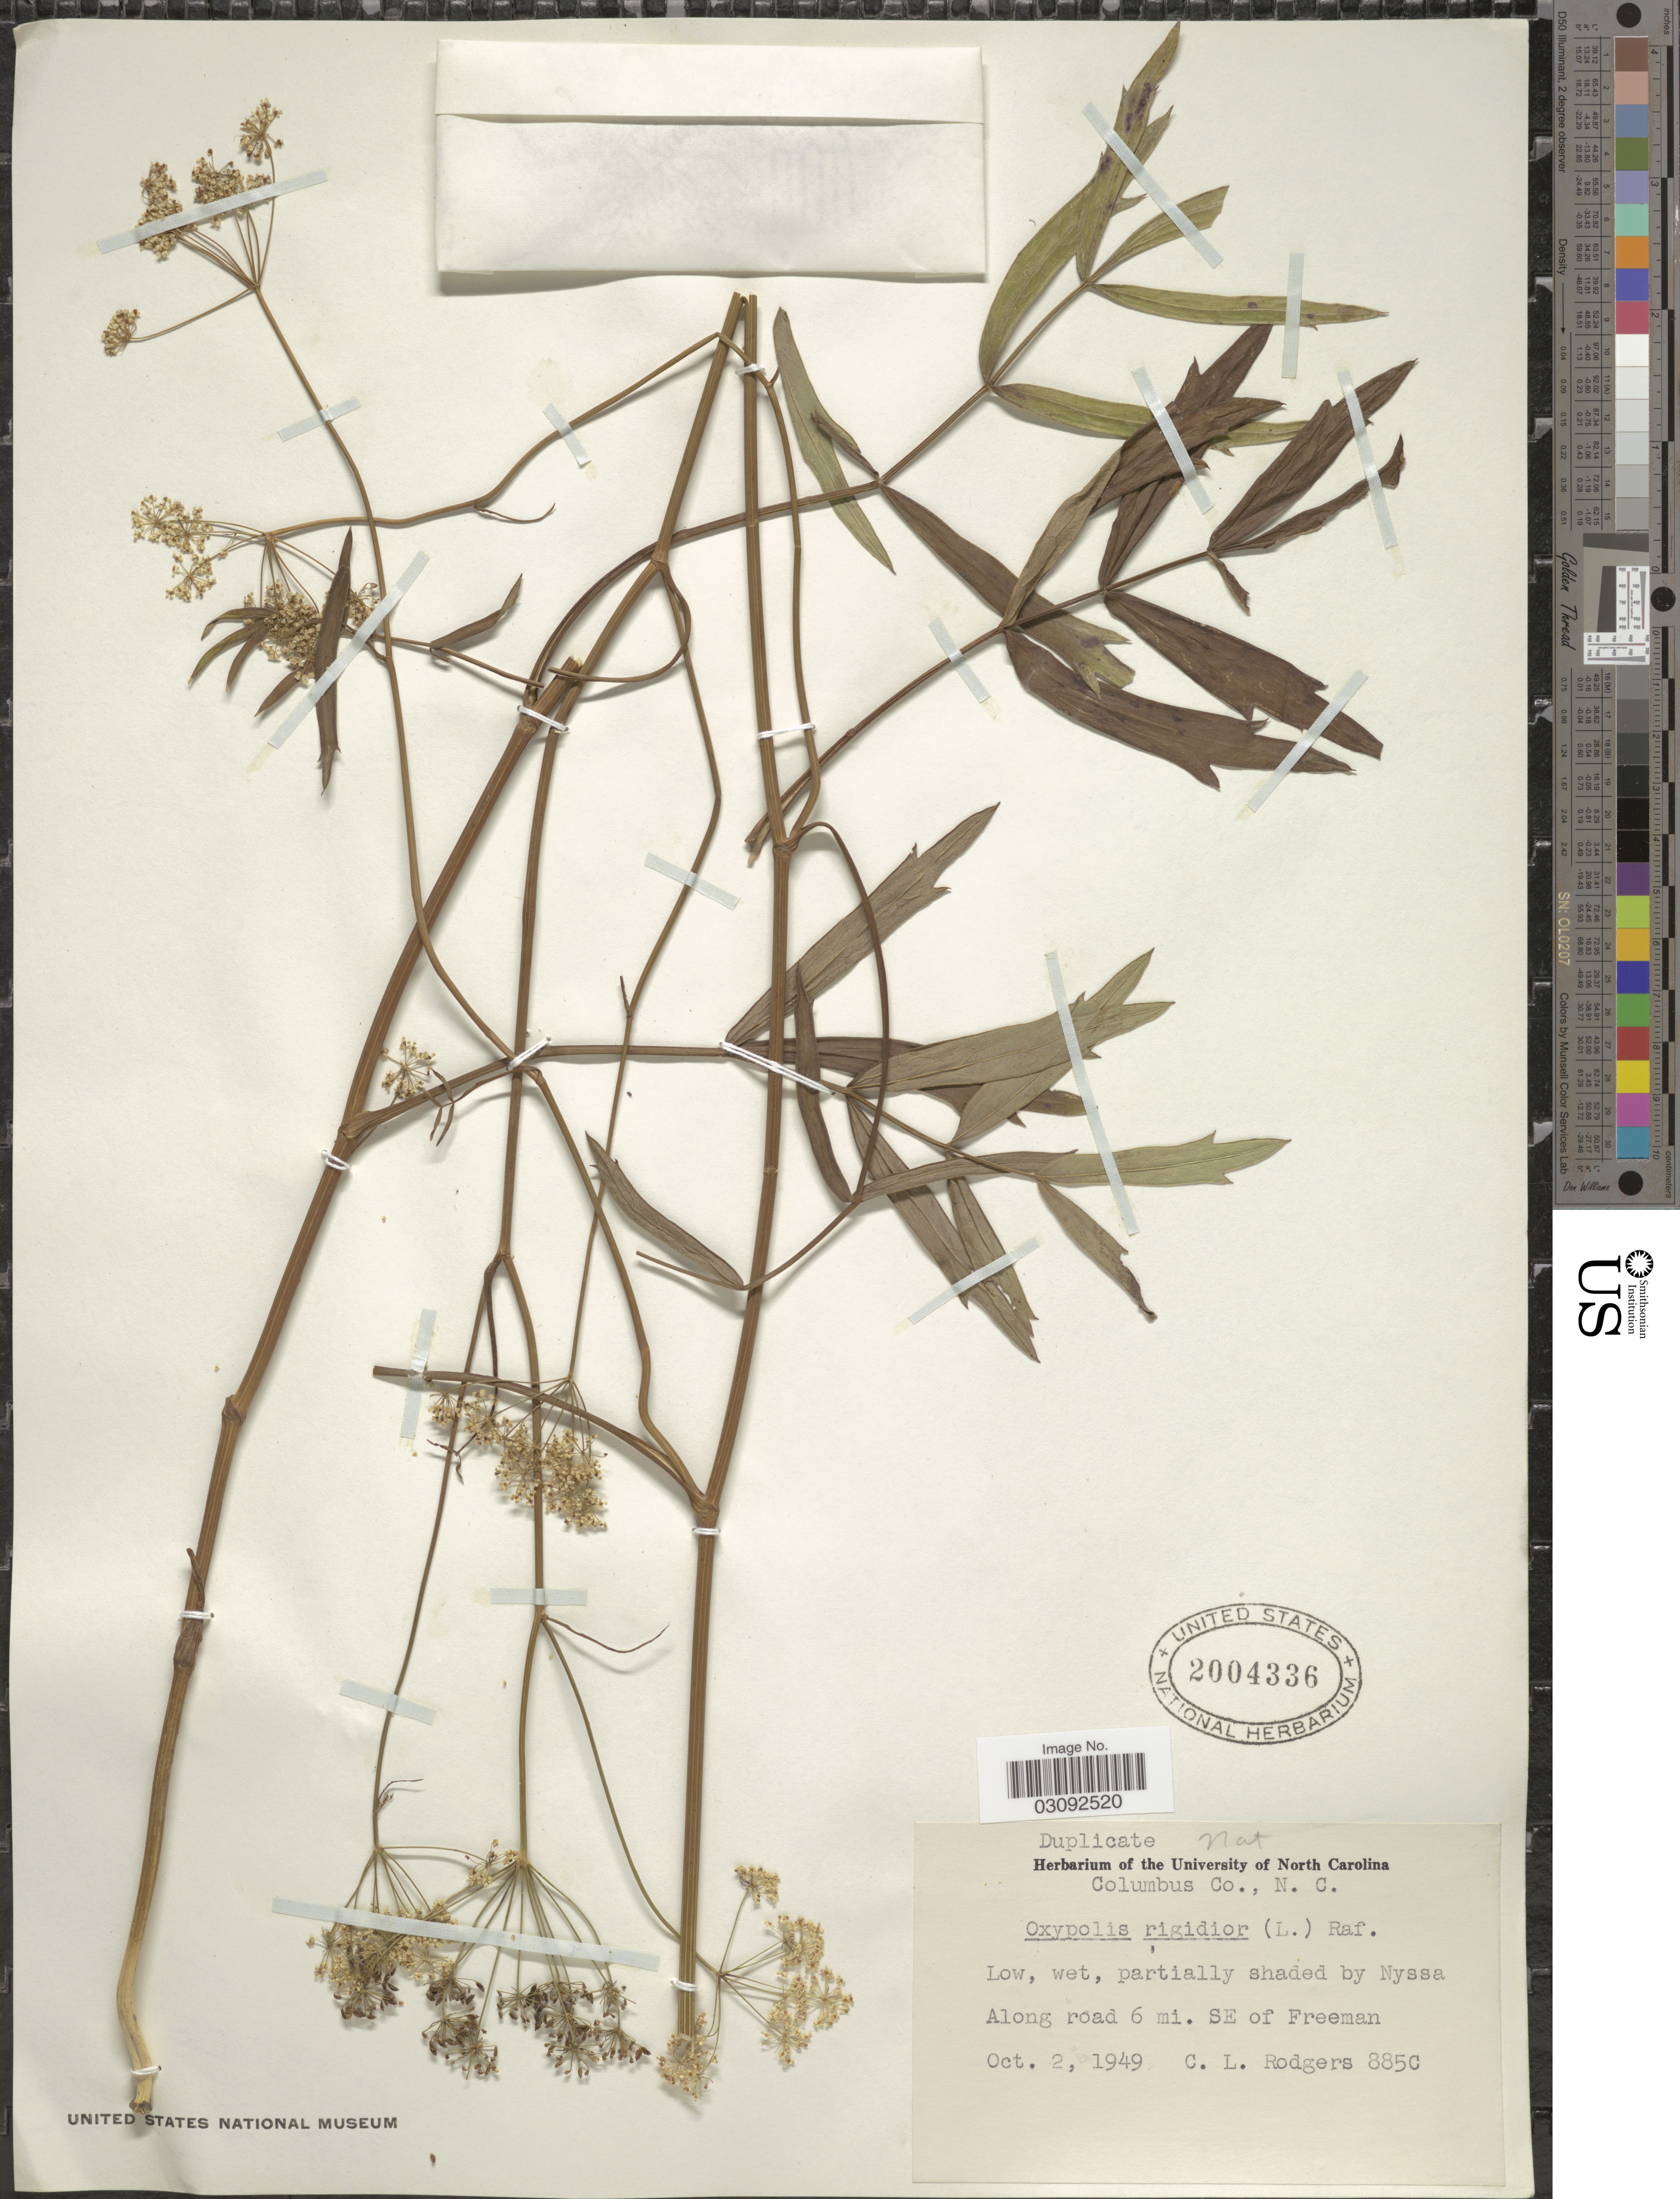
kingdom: Plantae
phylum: Tracheophyta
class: Magnoliopsida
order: Apiales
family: Apiaceae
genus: Oxypolis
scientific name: Oxypolis rigidior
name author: (L.) Raf.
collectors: C. Rodgers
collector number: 885C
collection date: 1949-10-02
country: United States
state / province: North Carolina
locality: Columbus Co. Shaded by Nyssa. Along road 6 mi. SE of Freeman.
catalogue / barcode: US 2004336